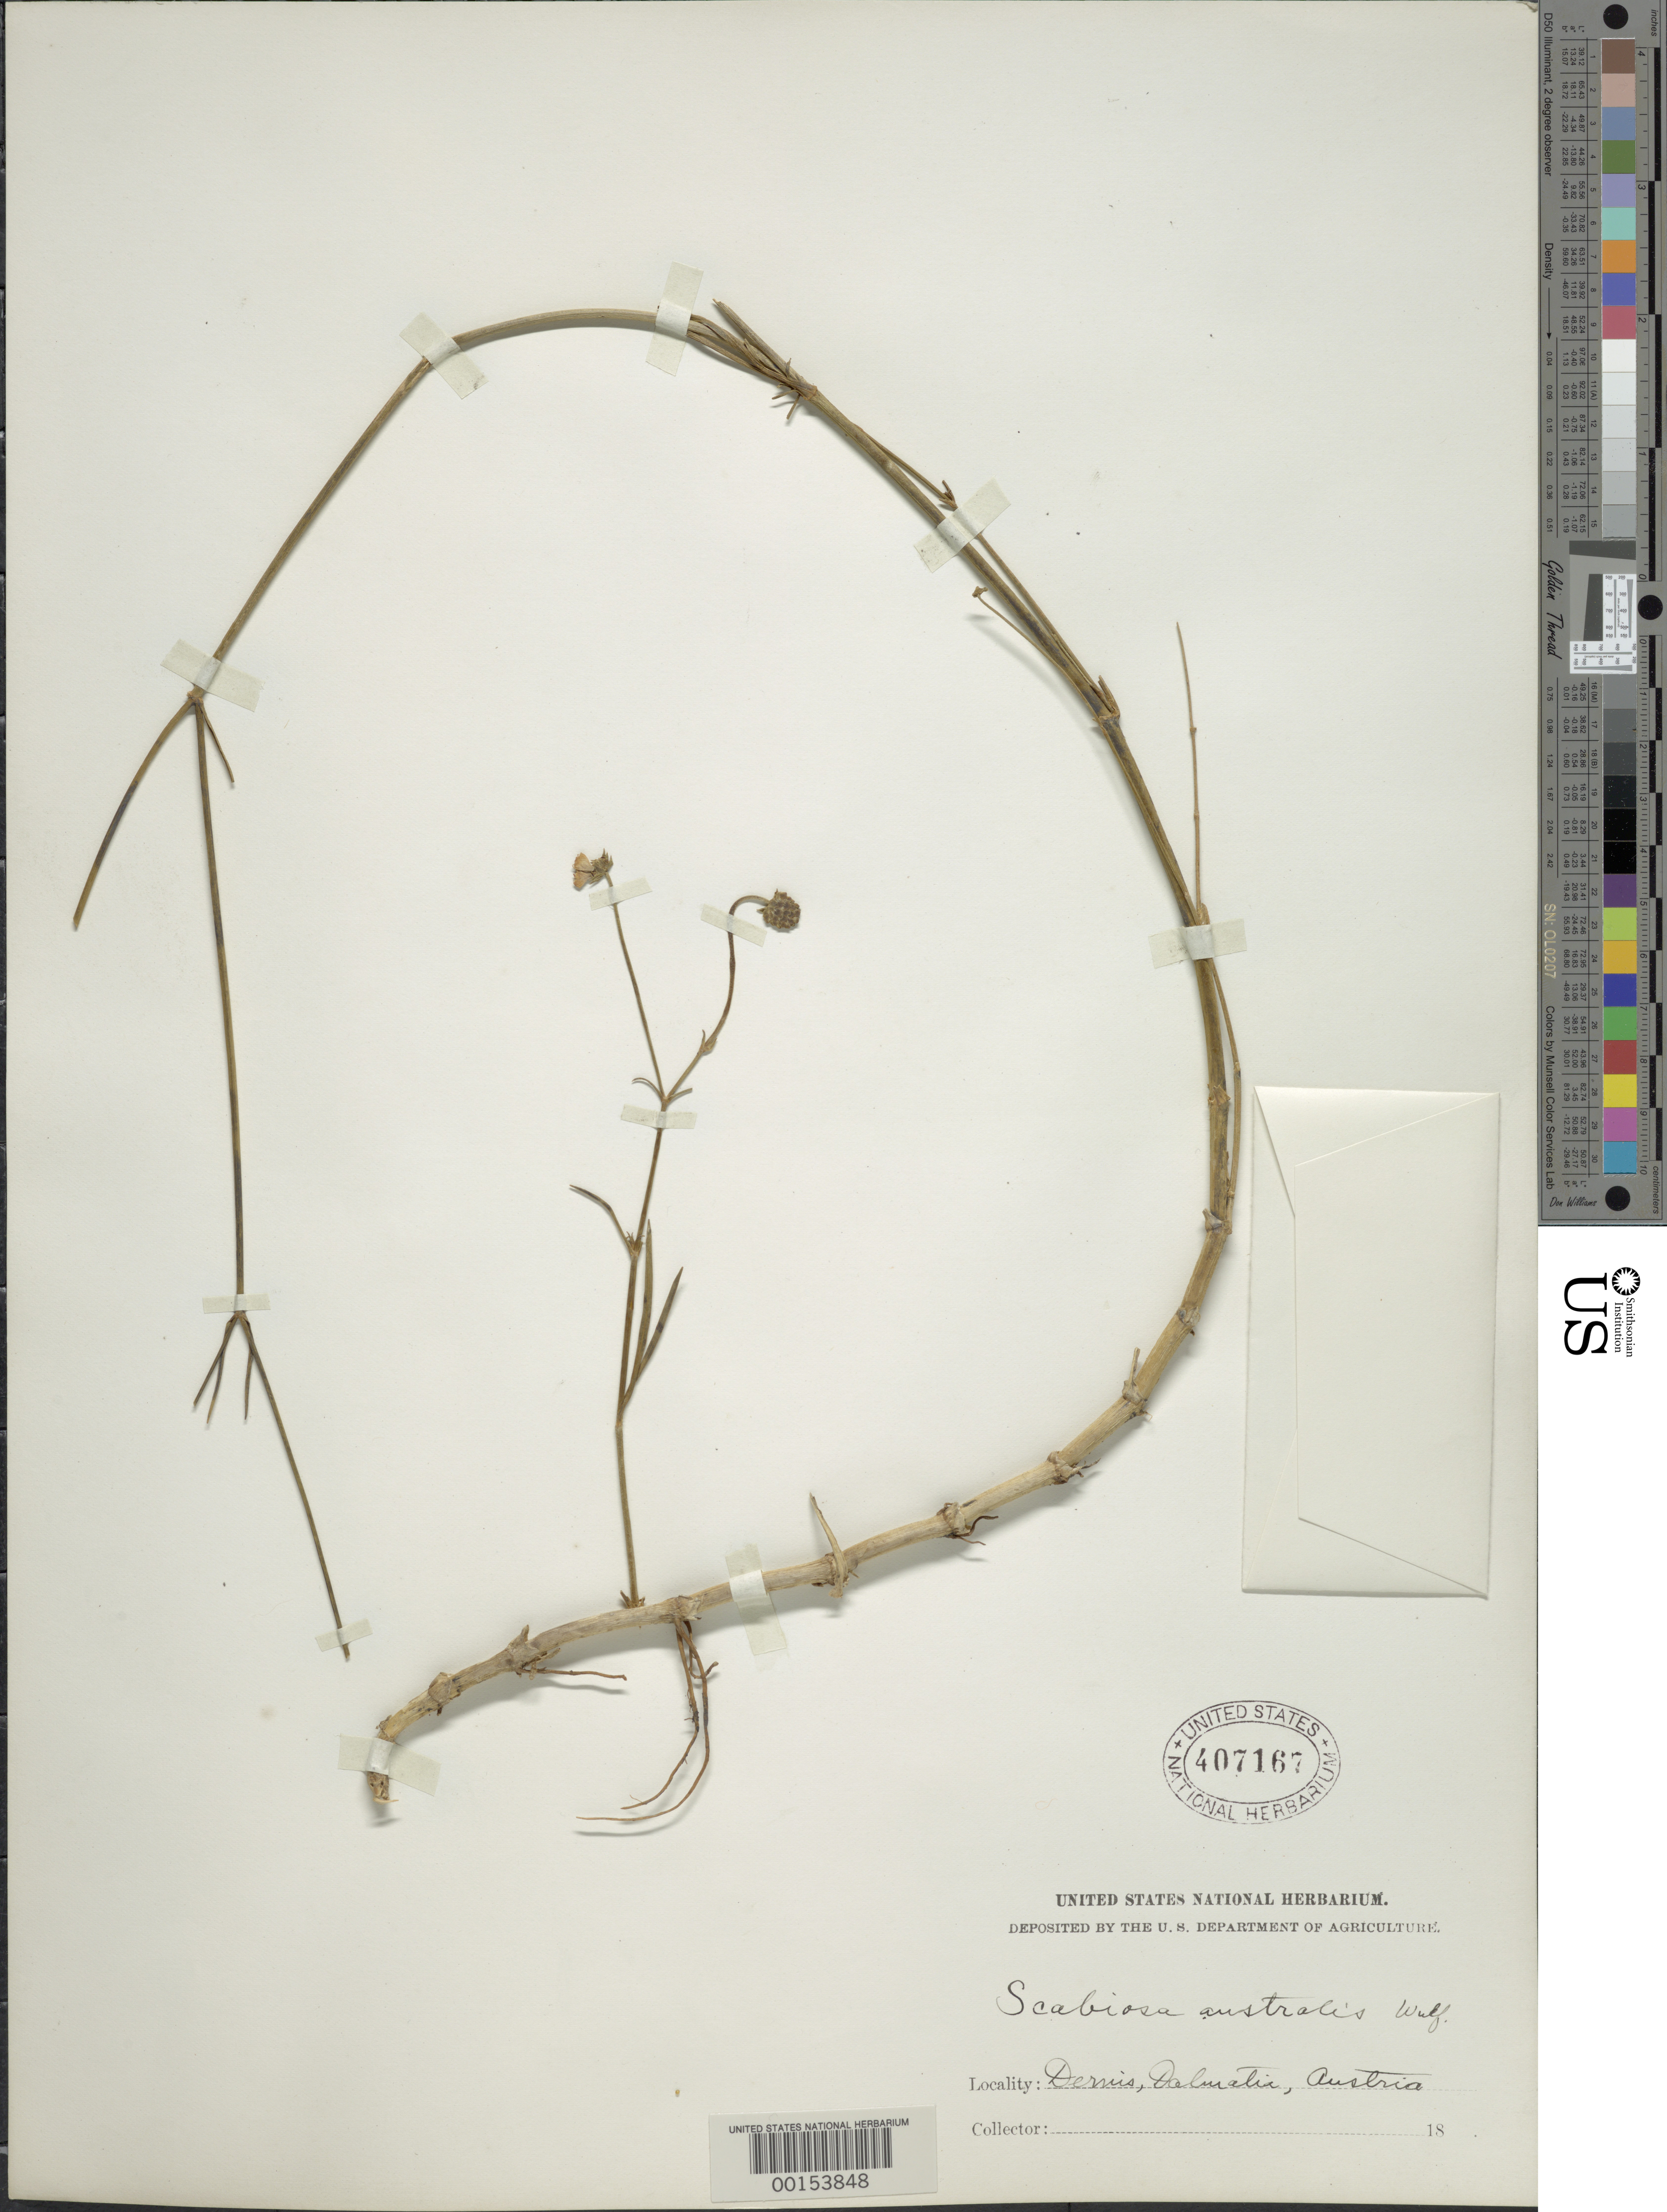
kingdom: Plantae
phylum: Tracheophyta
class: Magnoliopsida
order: Dipsacales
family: Caprifoliaceae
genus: Succisa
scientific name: Succisa australis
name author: Rchb.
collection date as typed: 18--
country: Croatia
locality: Dernis, Dalmatia. [Country originally as Austria.]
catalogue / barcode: US 407167